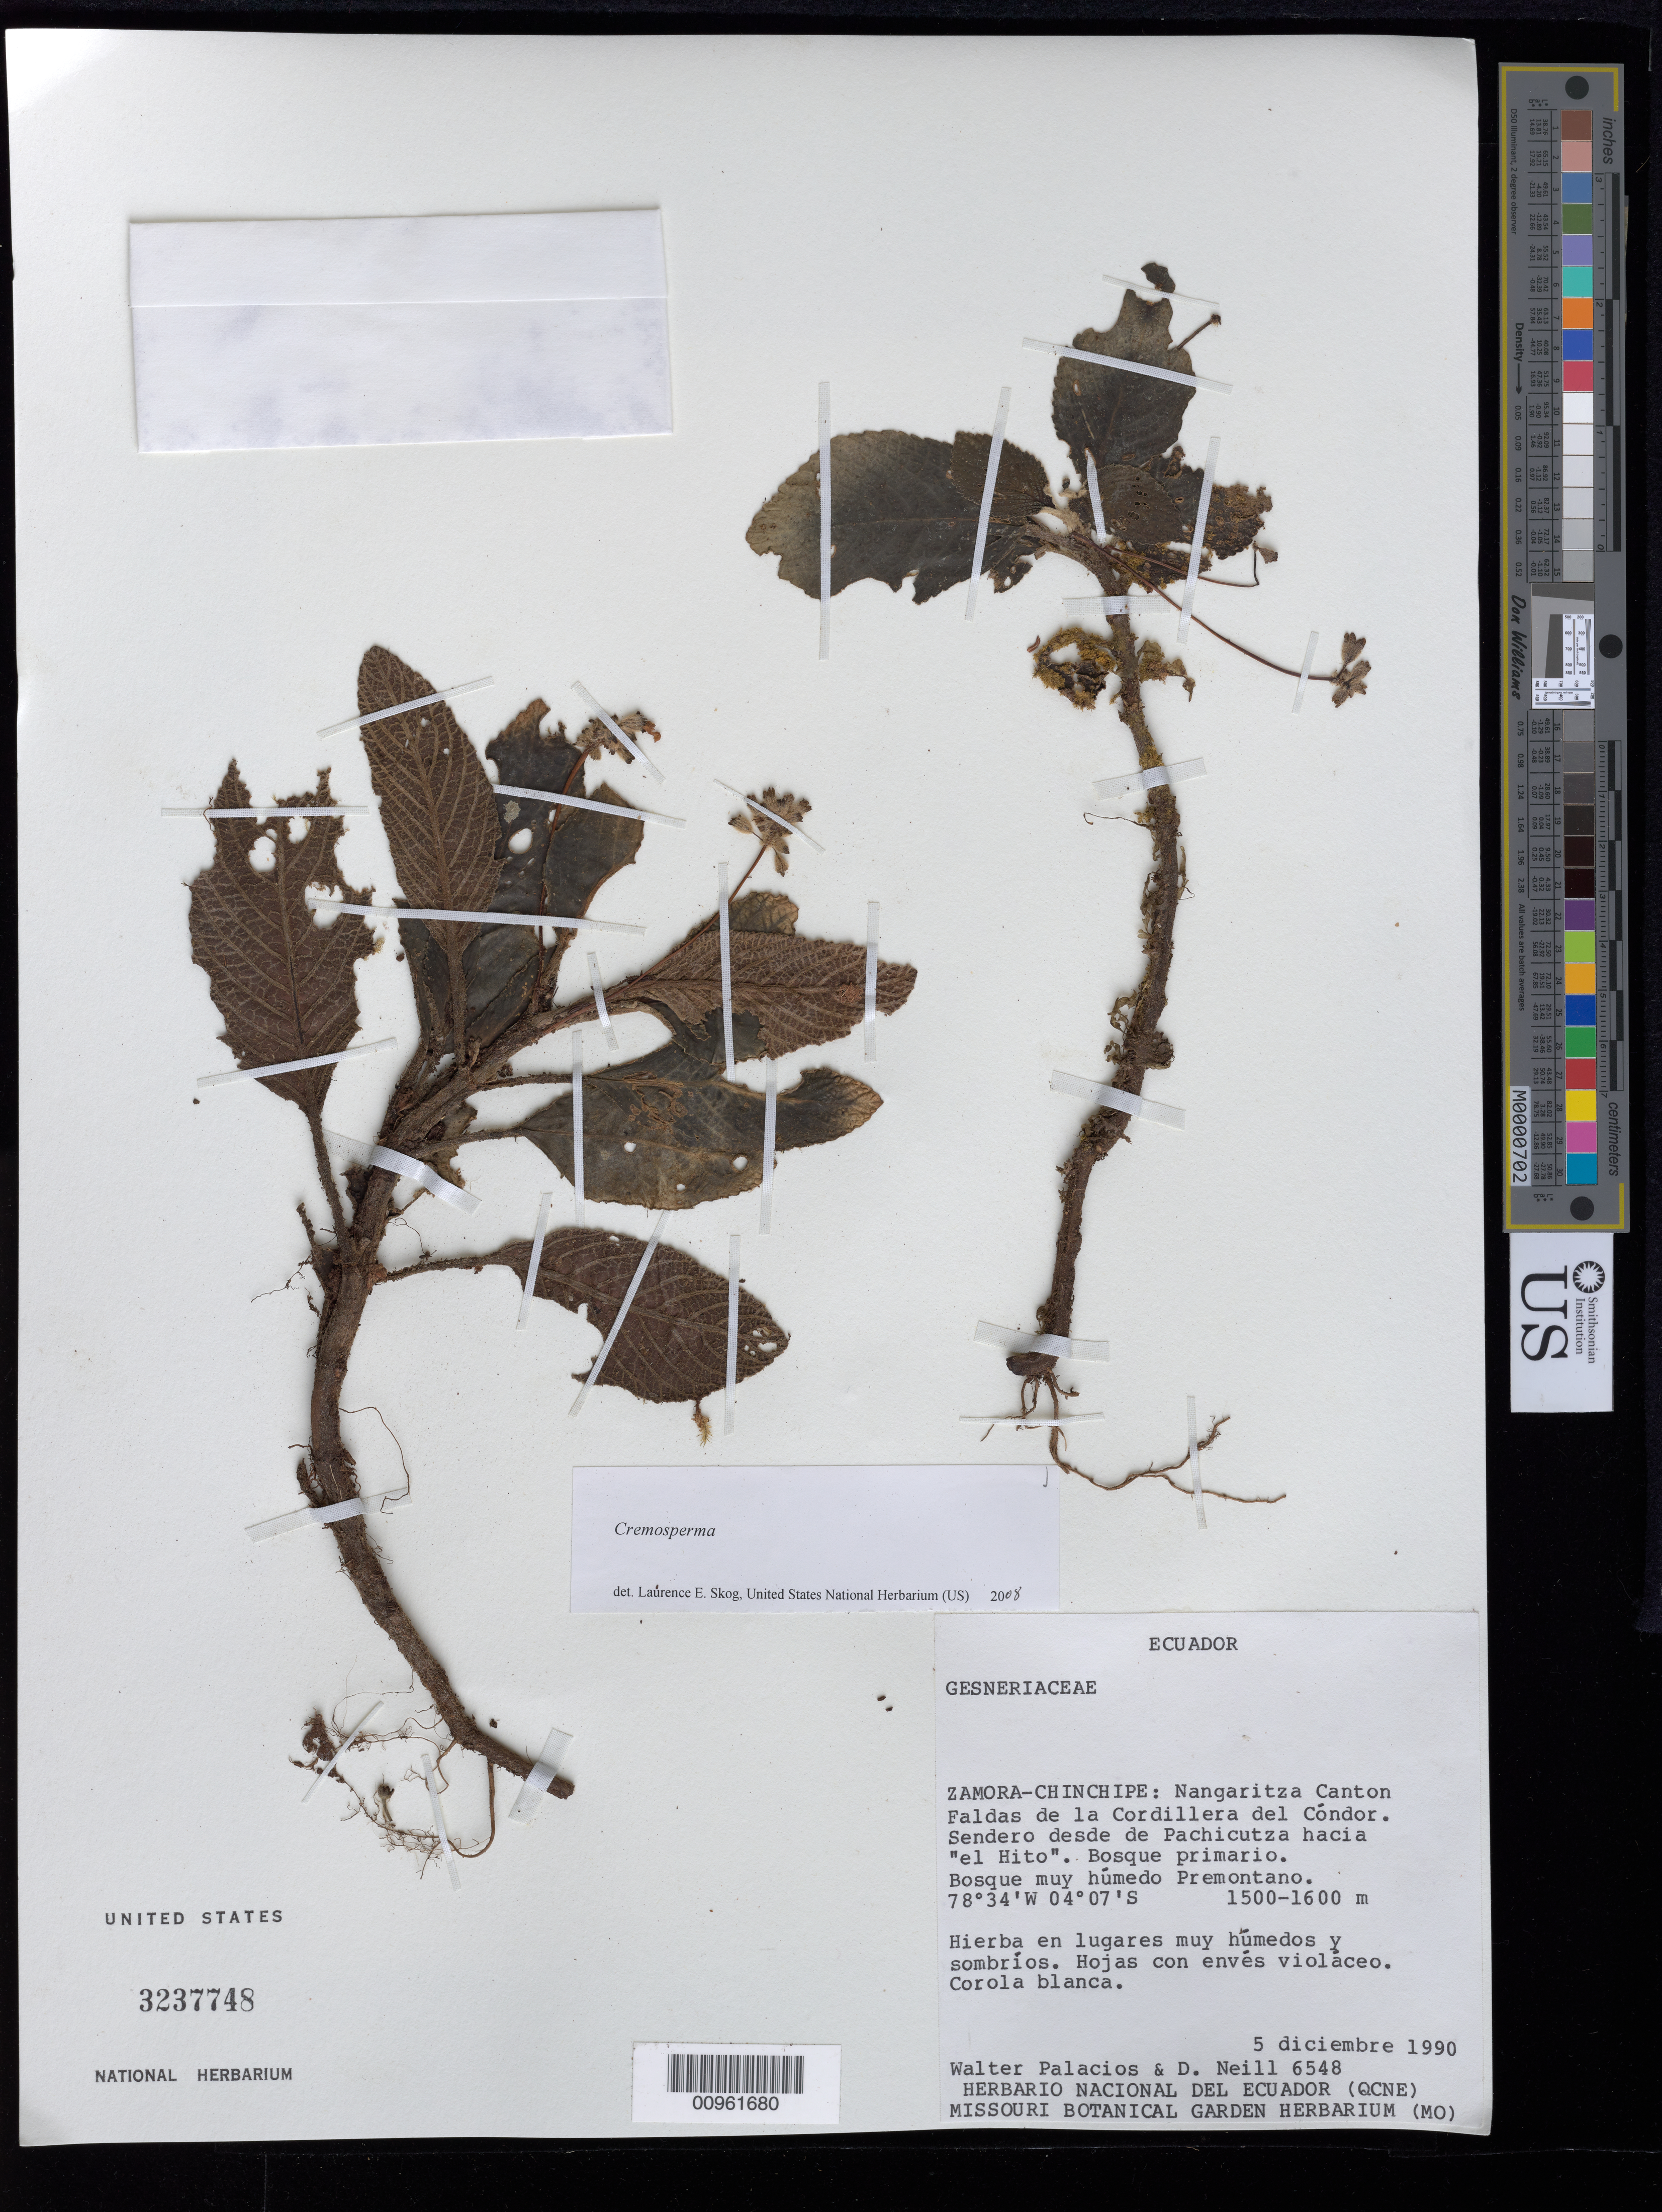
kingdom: Plantae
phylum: Tracheophyta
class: Magnoliopsida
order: Lamiales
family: Gesneriaceae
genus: Cremosperma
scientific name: Cremosperma sp.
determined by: Skog, Laurence E.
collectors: W. Palacios & D. A. Neill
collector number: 6548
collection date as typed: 05 Dec 1990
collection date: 1990-12-05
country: Ecuador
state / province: Zamora-Chinchipe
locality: Zamora-Chinchipe: Nangaritza Canton. Faldas de la Cordillera del Cóndor. Sendero desde de Pachicutza hacia "el Hito".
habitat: Bosque primario. Bosque muy húmedo Premontano.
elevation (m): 1500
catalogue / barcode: US 3237748